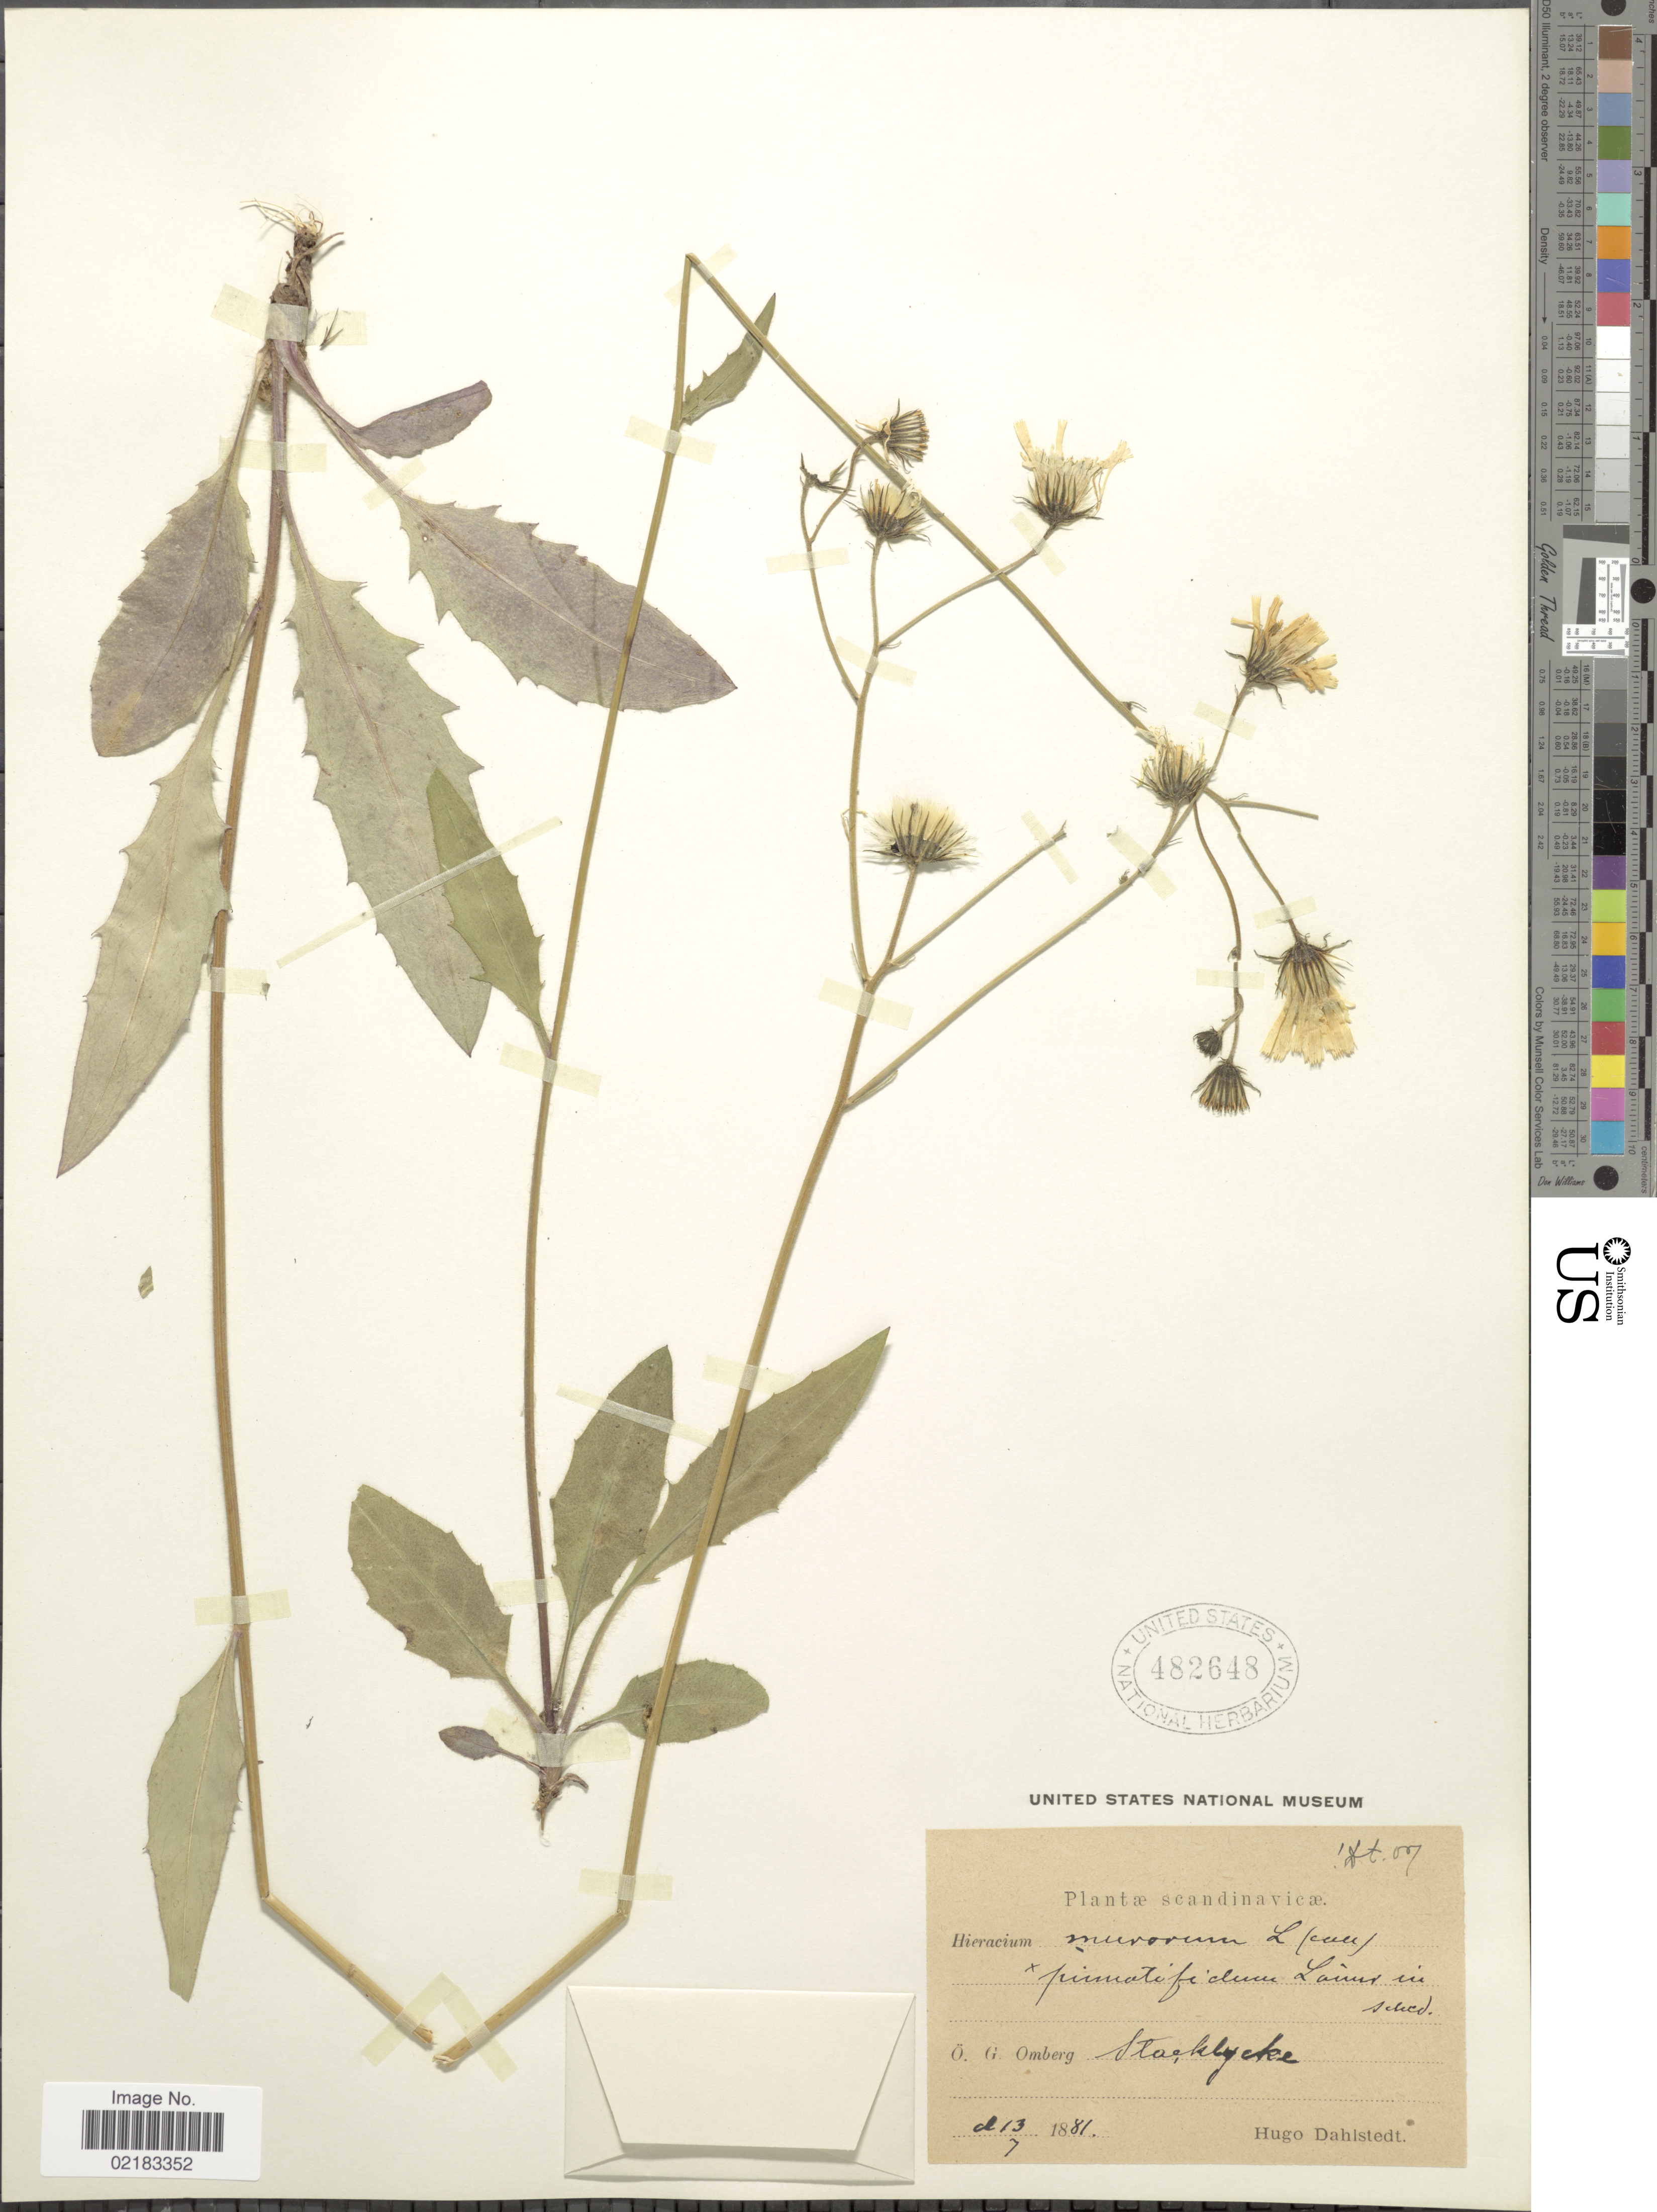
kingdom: Plantae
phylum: Tracheophyta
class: Magnoliopsida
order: Asterales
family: Asteraceae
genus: Hieracium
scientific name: Hieracium murorum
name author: L.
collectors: H. G. Dahlstedt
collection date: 1881-07-13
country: Sweden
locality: Scandinavicae: Omberg, Stocklycke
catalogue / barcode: US 482684